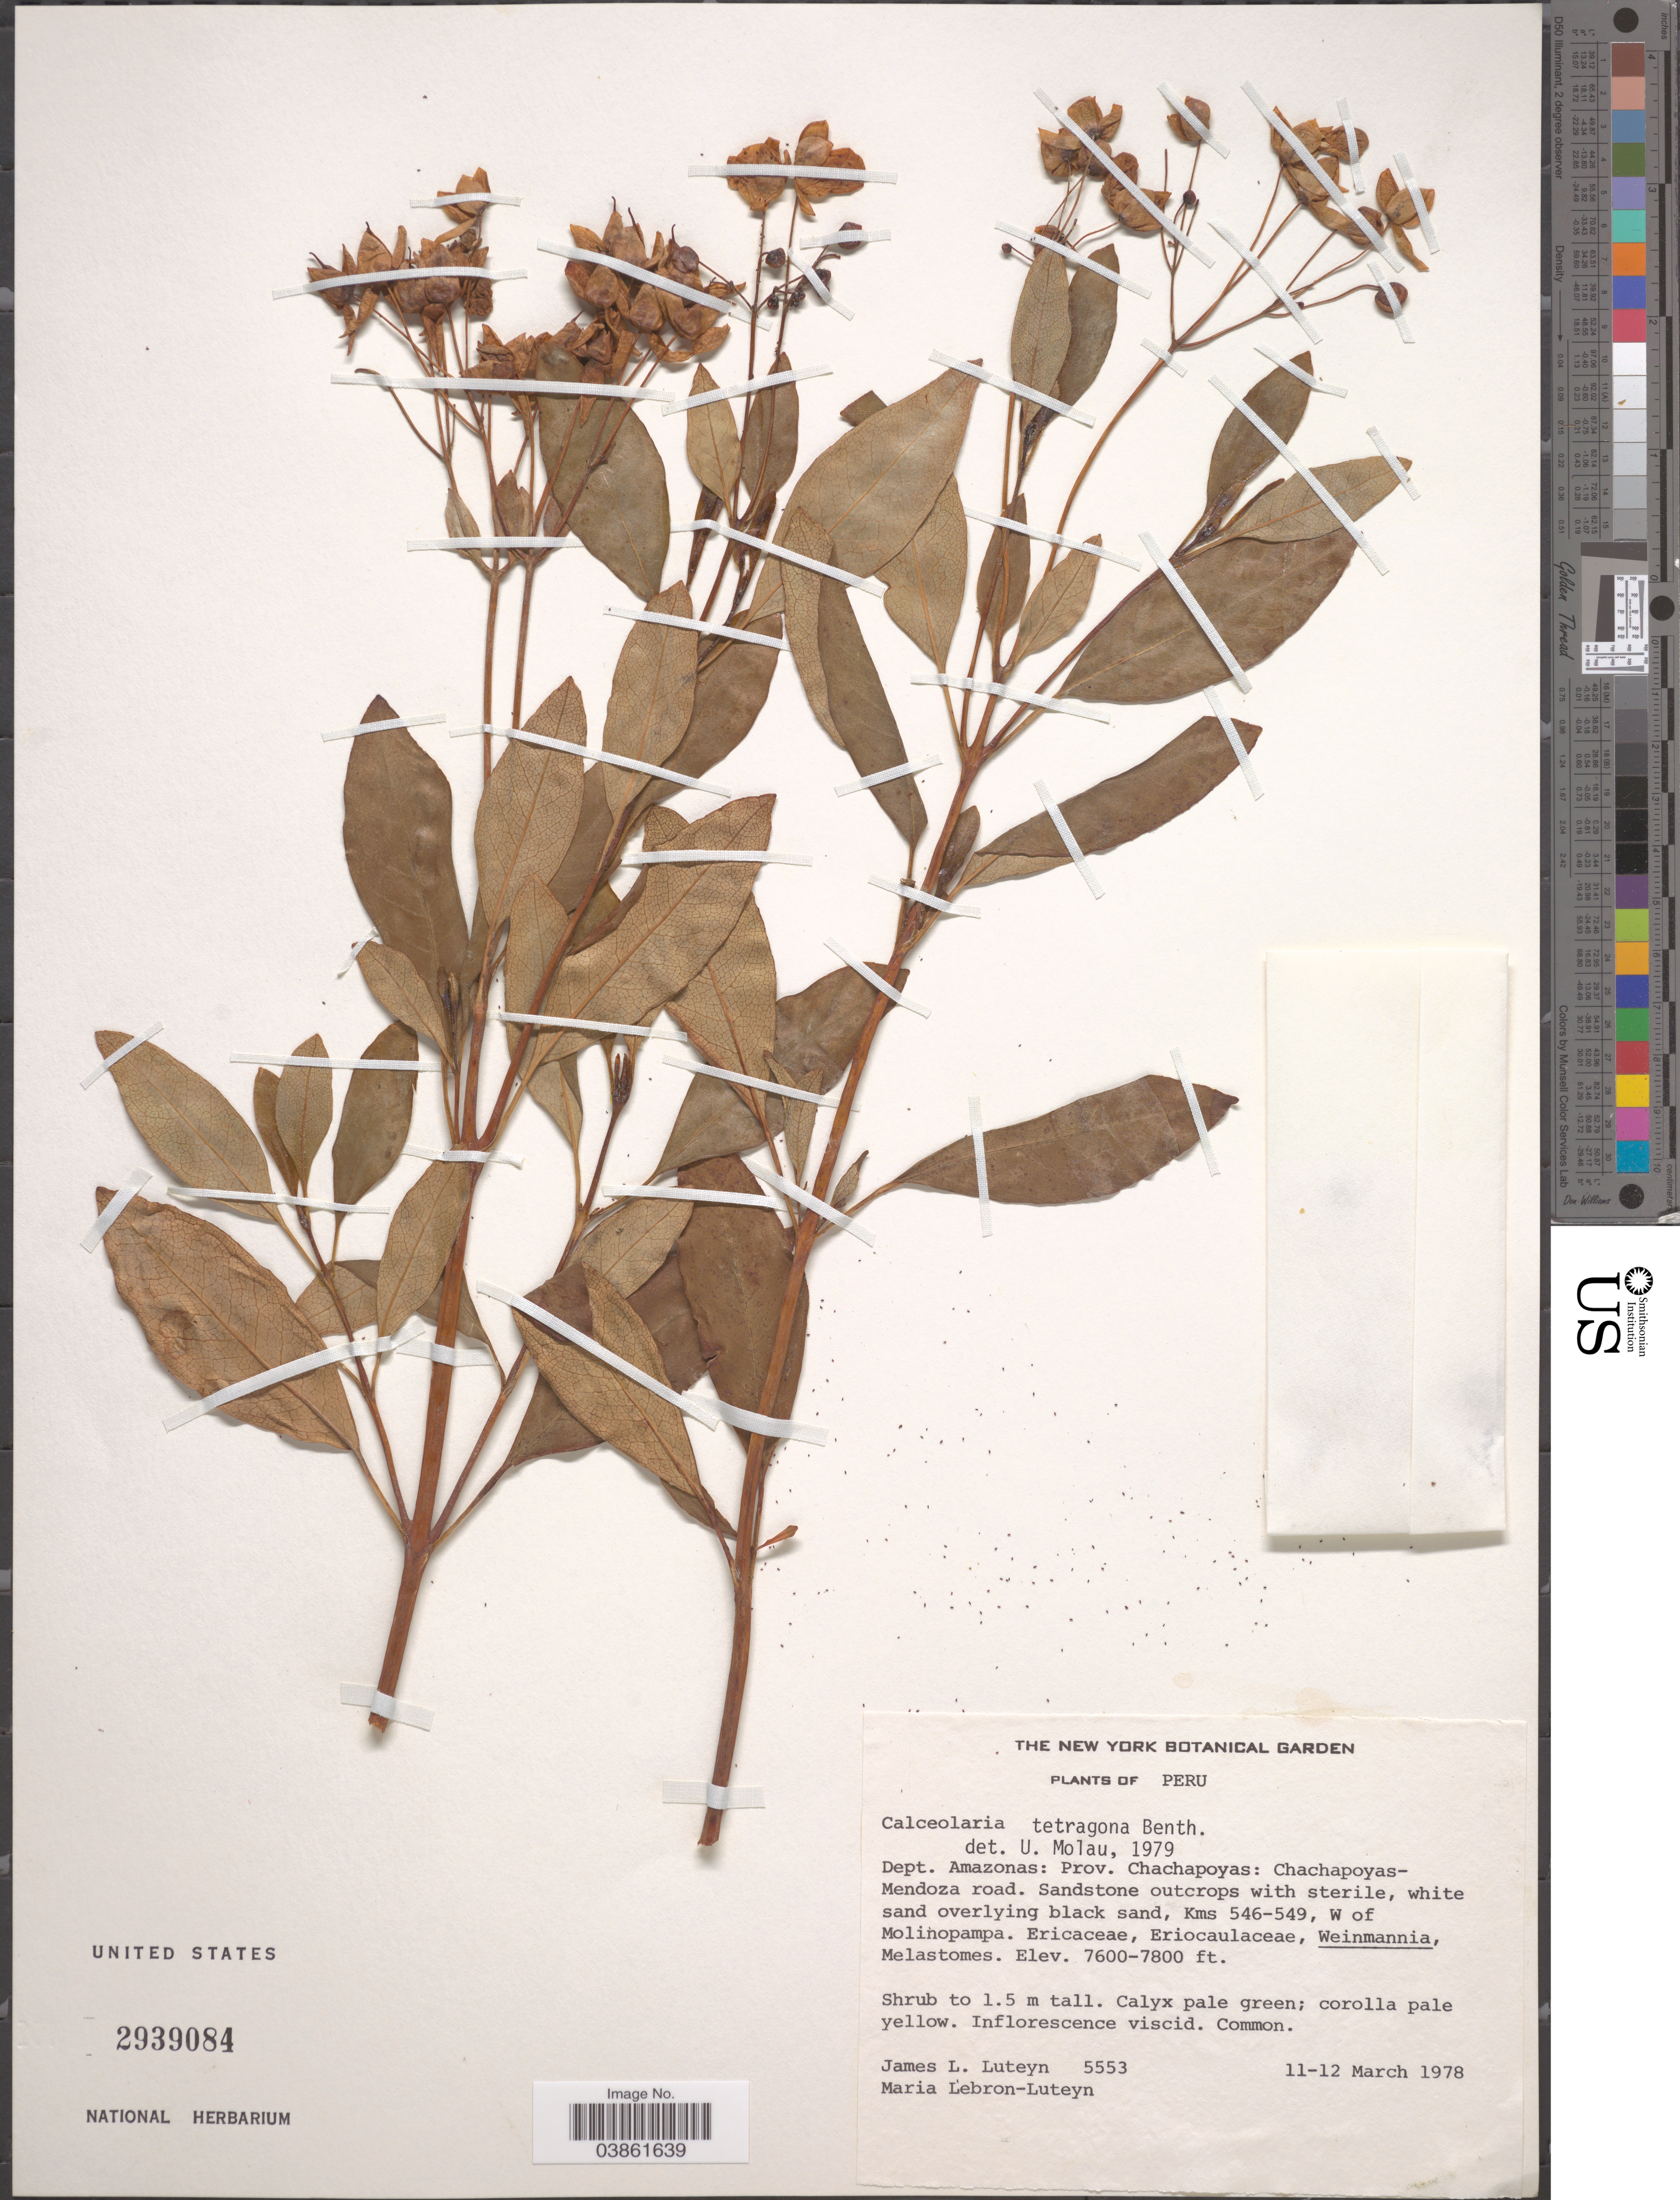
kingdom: Plantae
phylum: Tracheophyta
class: Magnoliopsida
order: Lamiales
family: Calceolariaceae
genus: Calceolaria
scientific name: Calceolaria tetragona subsp. tetragona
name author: Benth.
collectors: J. L. Luteyn & M. L. Lebrón-Luteyn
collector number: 5553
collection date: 1978-03-11/1978-03-12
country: Peru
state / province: Amazonas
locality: Dept. Amazonas: Prov. Chachapoyas: Chachapoyas-Mendoza road. Kms 546-549, W of Molinopampa.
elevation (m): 2316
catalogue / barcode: US 2939084